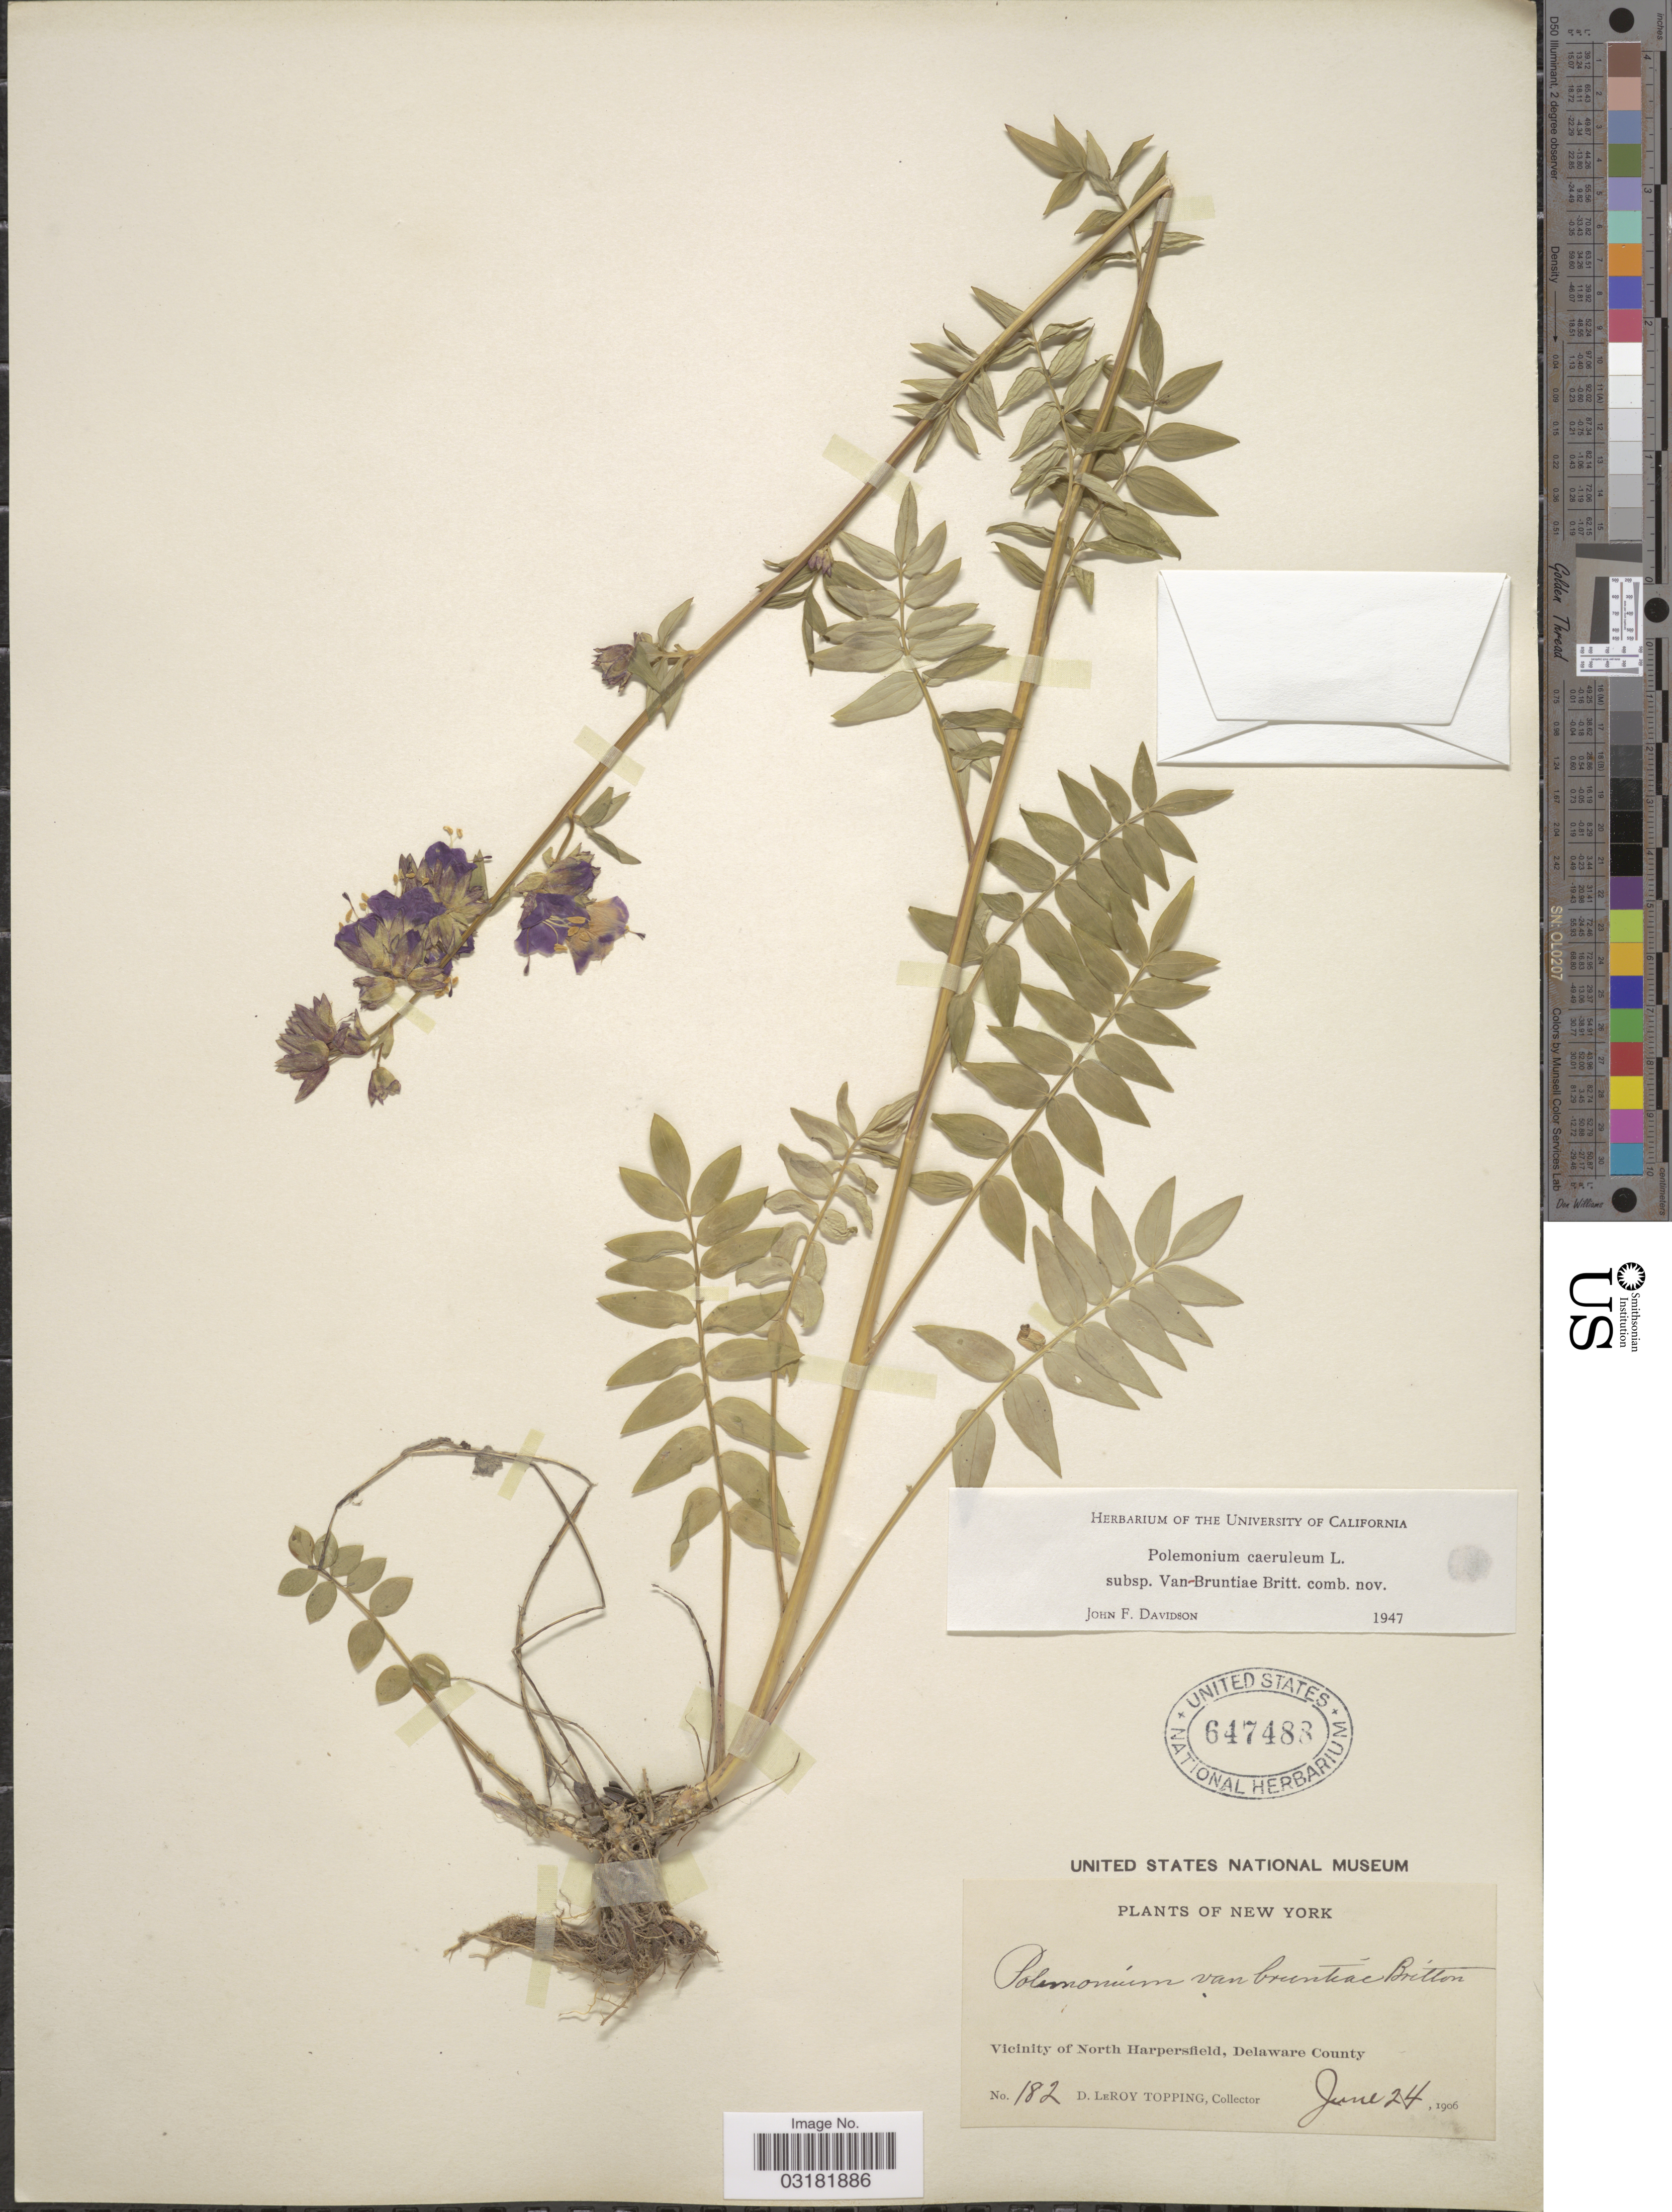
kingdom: Plantae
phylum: Tracheophyta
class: Magnoliopsida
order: Ericales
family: Polemoniaceae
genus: Polemonium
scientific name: Polemonium vanbruntiae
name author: Britton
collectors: D. L. Topping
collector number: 182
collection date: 1906-06-24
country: United States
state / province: New York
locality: Vicinity of North Harpersfield, Delaware County.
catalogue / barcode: US 647488